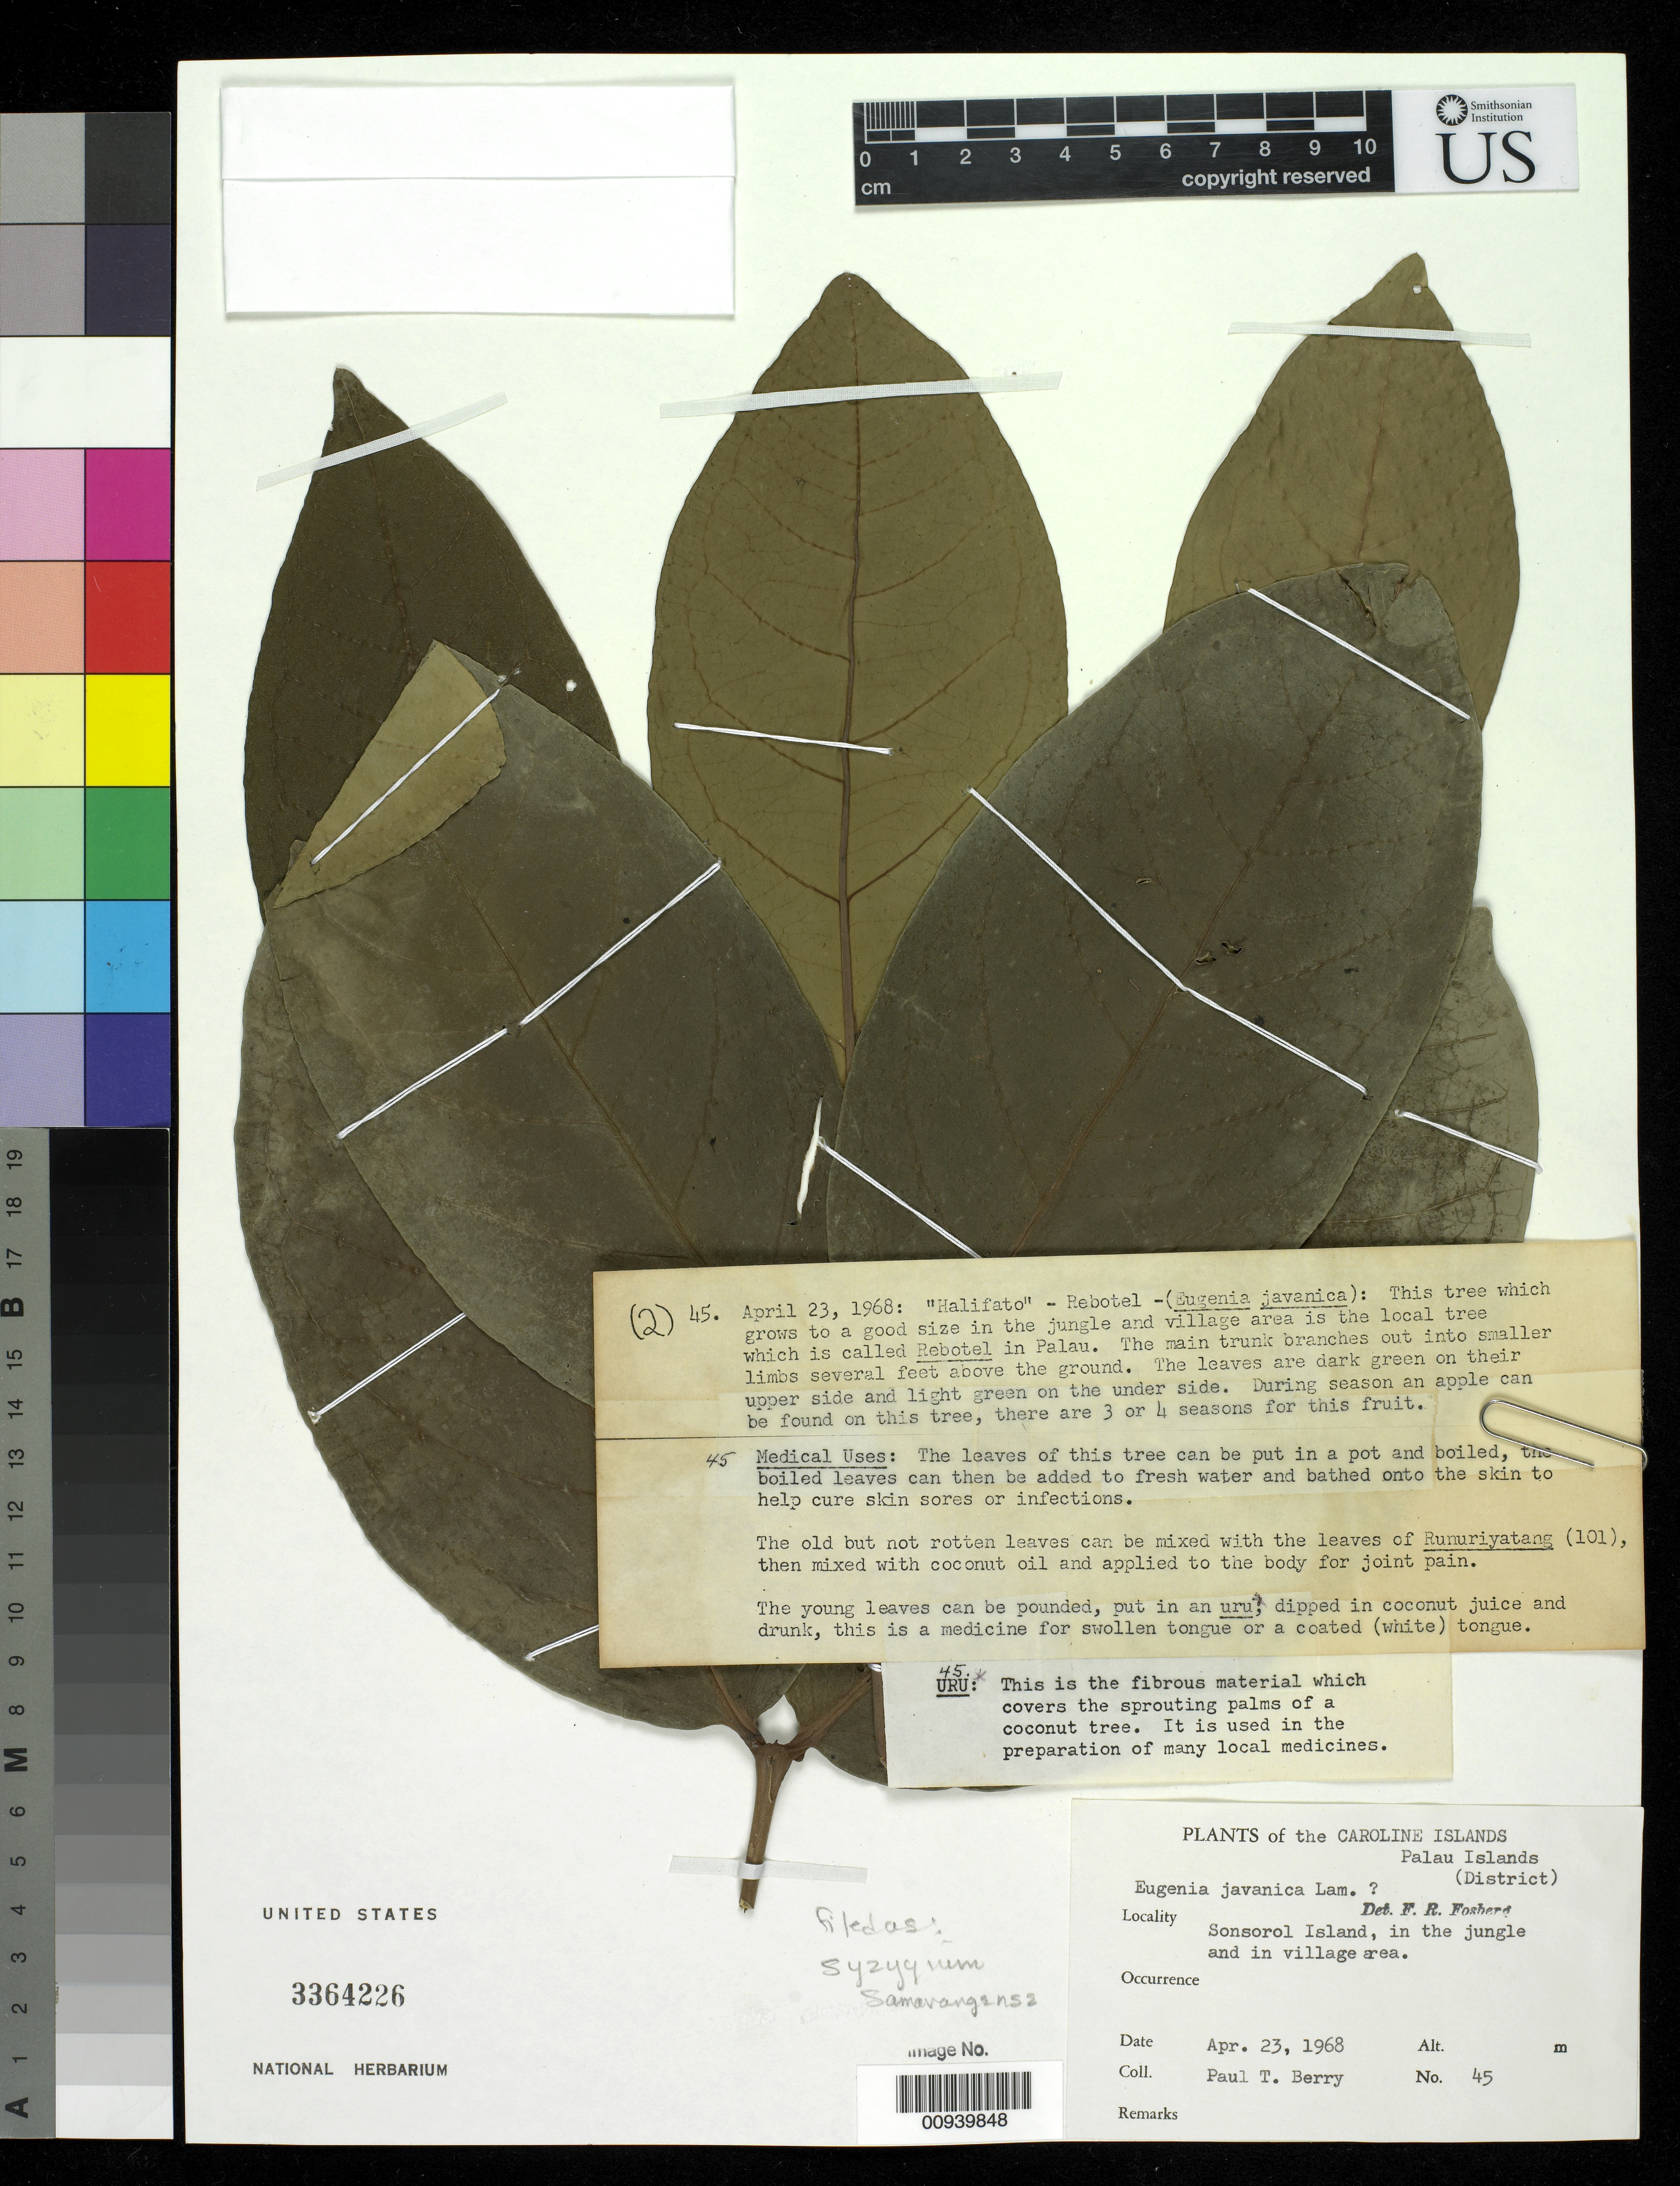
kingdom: Plantae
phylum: Tracheophyta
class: Magnoliopsida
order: Myrtales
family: Myrtaceae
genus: Syzygium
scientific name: Syzygium samarangense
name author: (Blume) Merr. & L.M. Perry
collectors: P. T. Berry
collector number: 45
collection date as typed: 23 Apr 1968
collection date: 1968-04-23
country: Palau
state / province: Sonsorol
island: Sonsorol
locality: Sonsorol Island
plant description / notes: Cited by Byng et al., Phytotaxa 427(2): 124. 2019.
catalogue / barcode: US 3364226